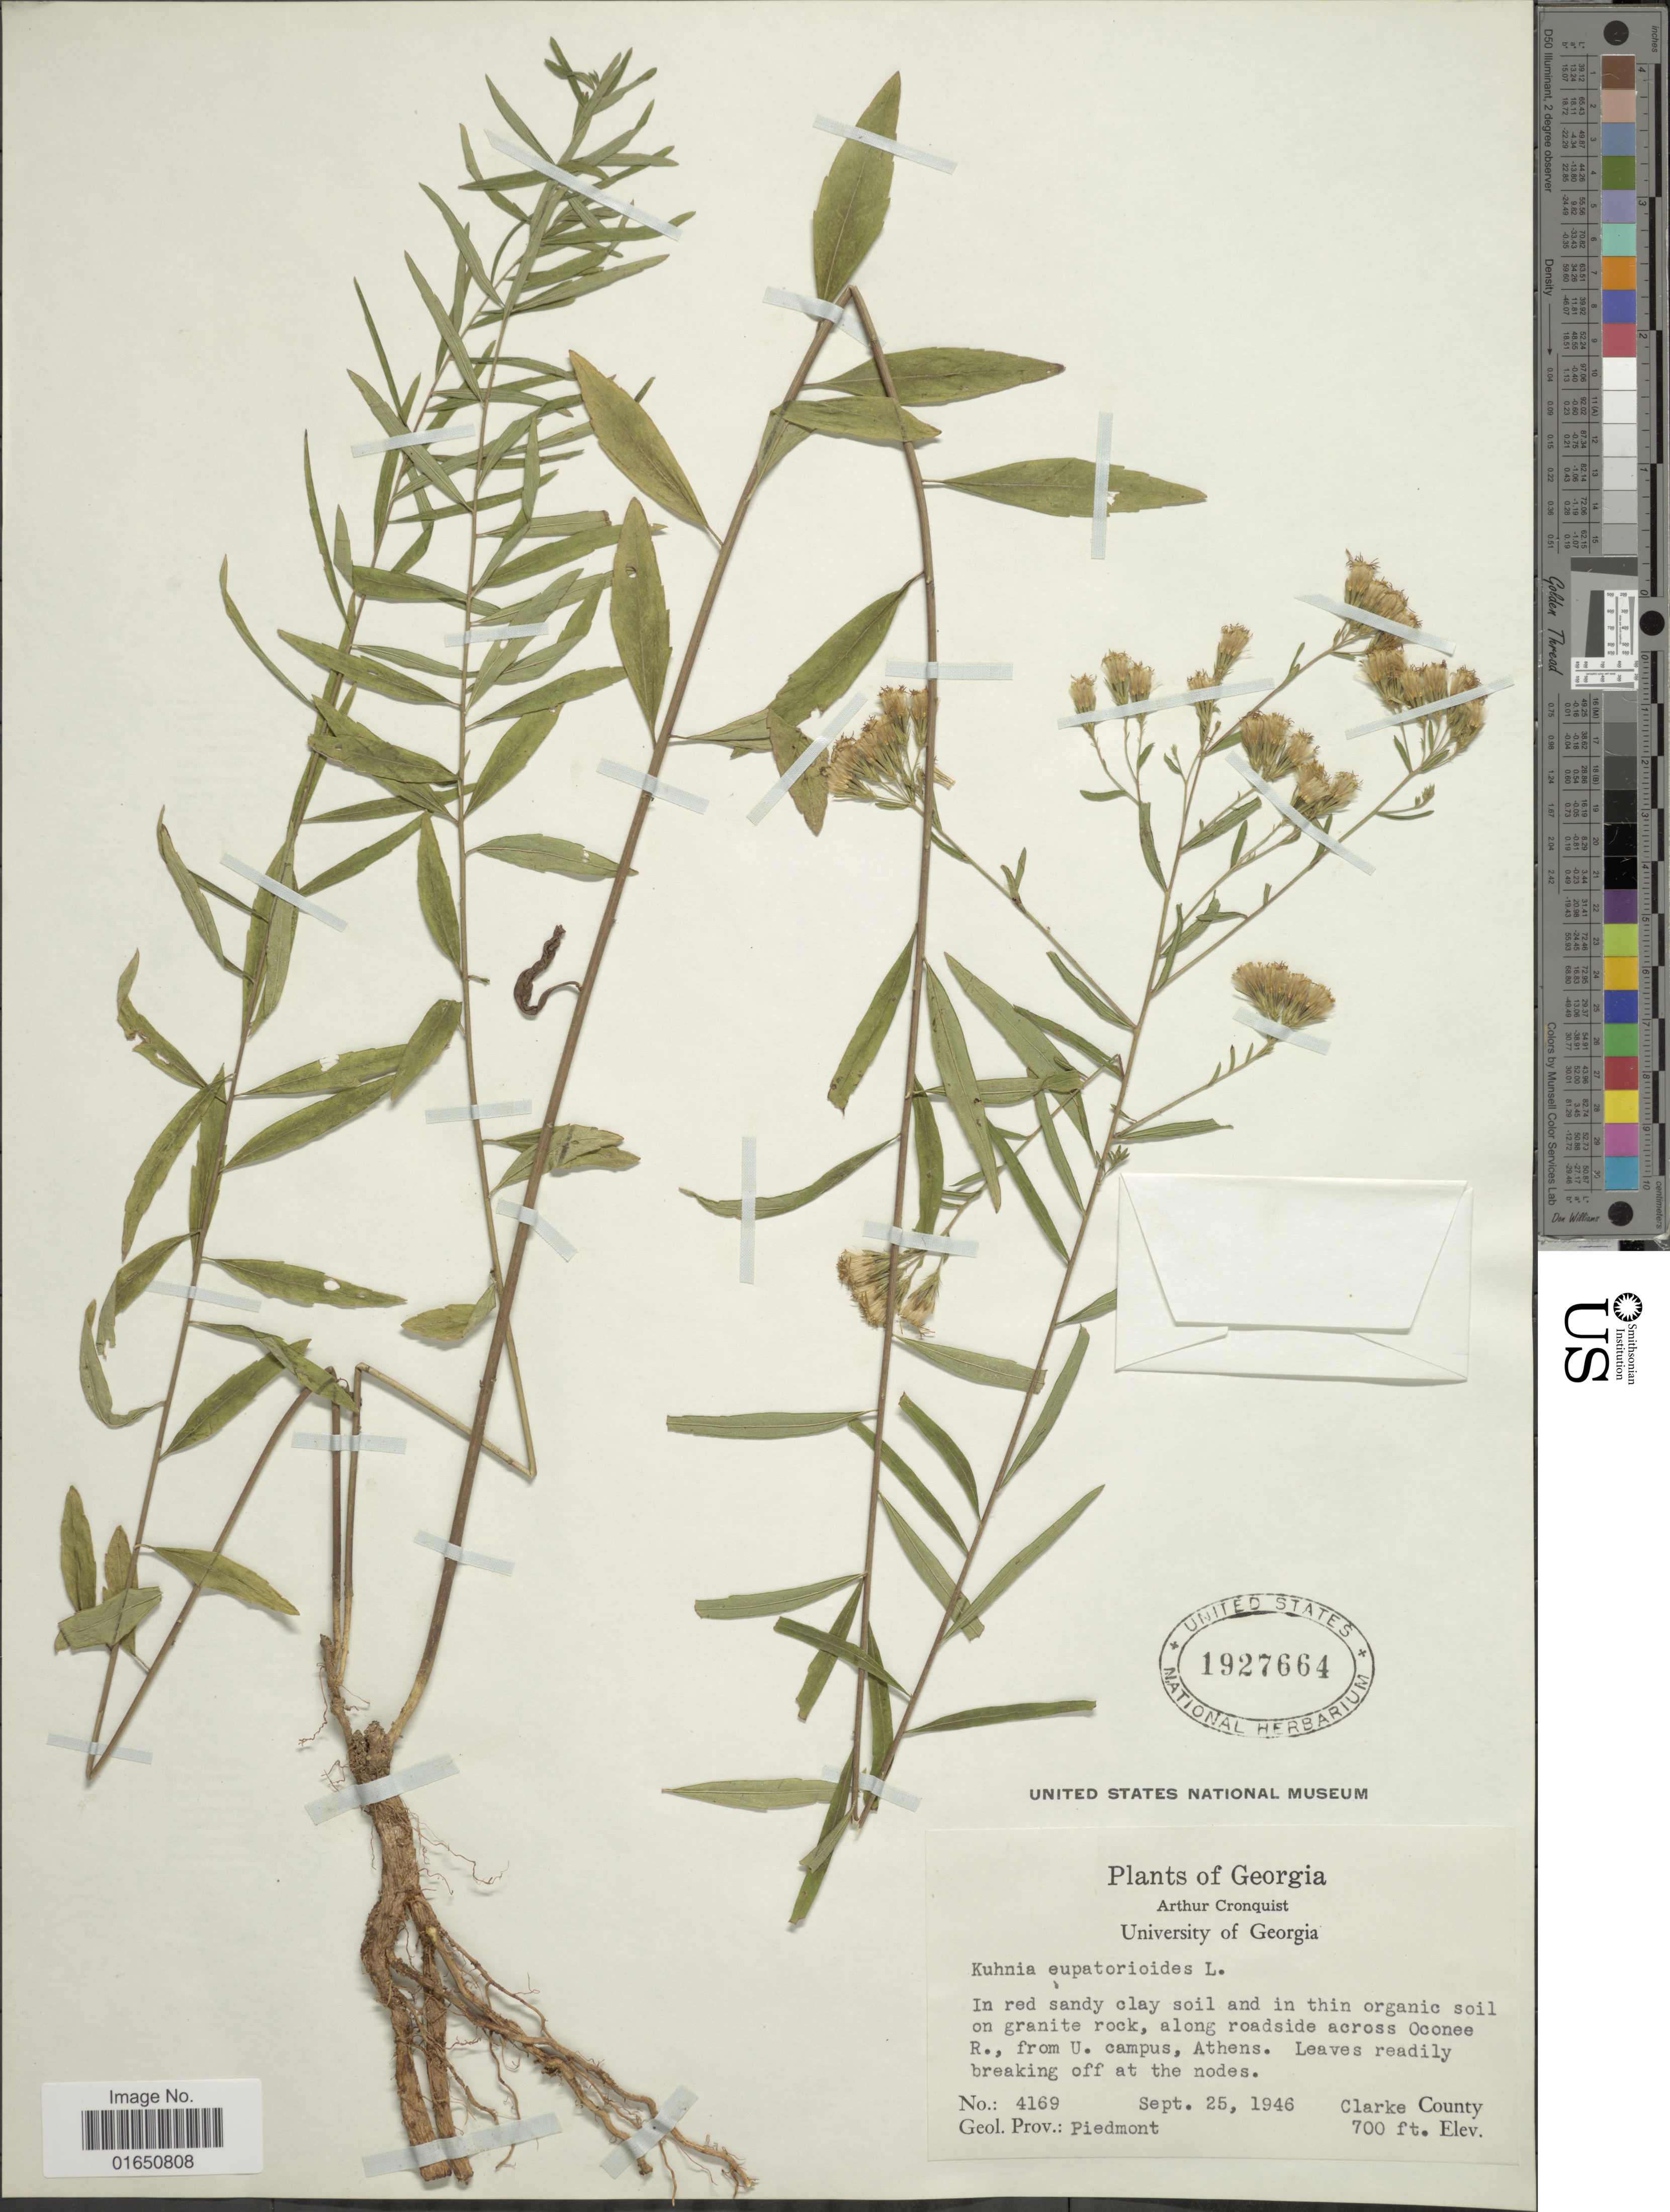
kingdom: Plantae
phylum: Tracheophyta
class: Magnoliopsida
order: Asterales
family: Asteraceae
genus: Brickellia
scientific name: Brickellia eupatorioides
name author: (L.) Shinners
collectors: A. J. Cronquist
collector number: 4169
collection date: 1946-09-25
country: United States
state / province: Georgia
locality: Along roadside across Oconee R., from U. campus Athens. Clarke County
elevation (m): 213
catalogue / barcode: US 1927664